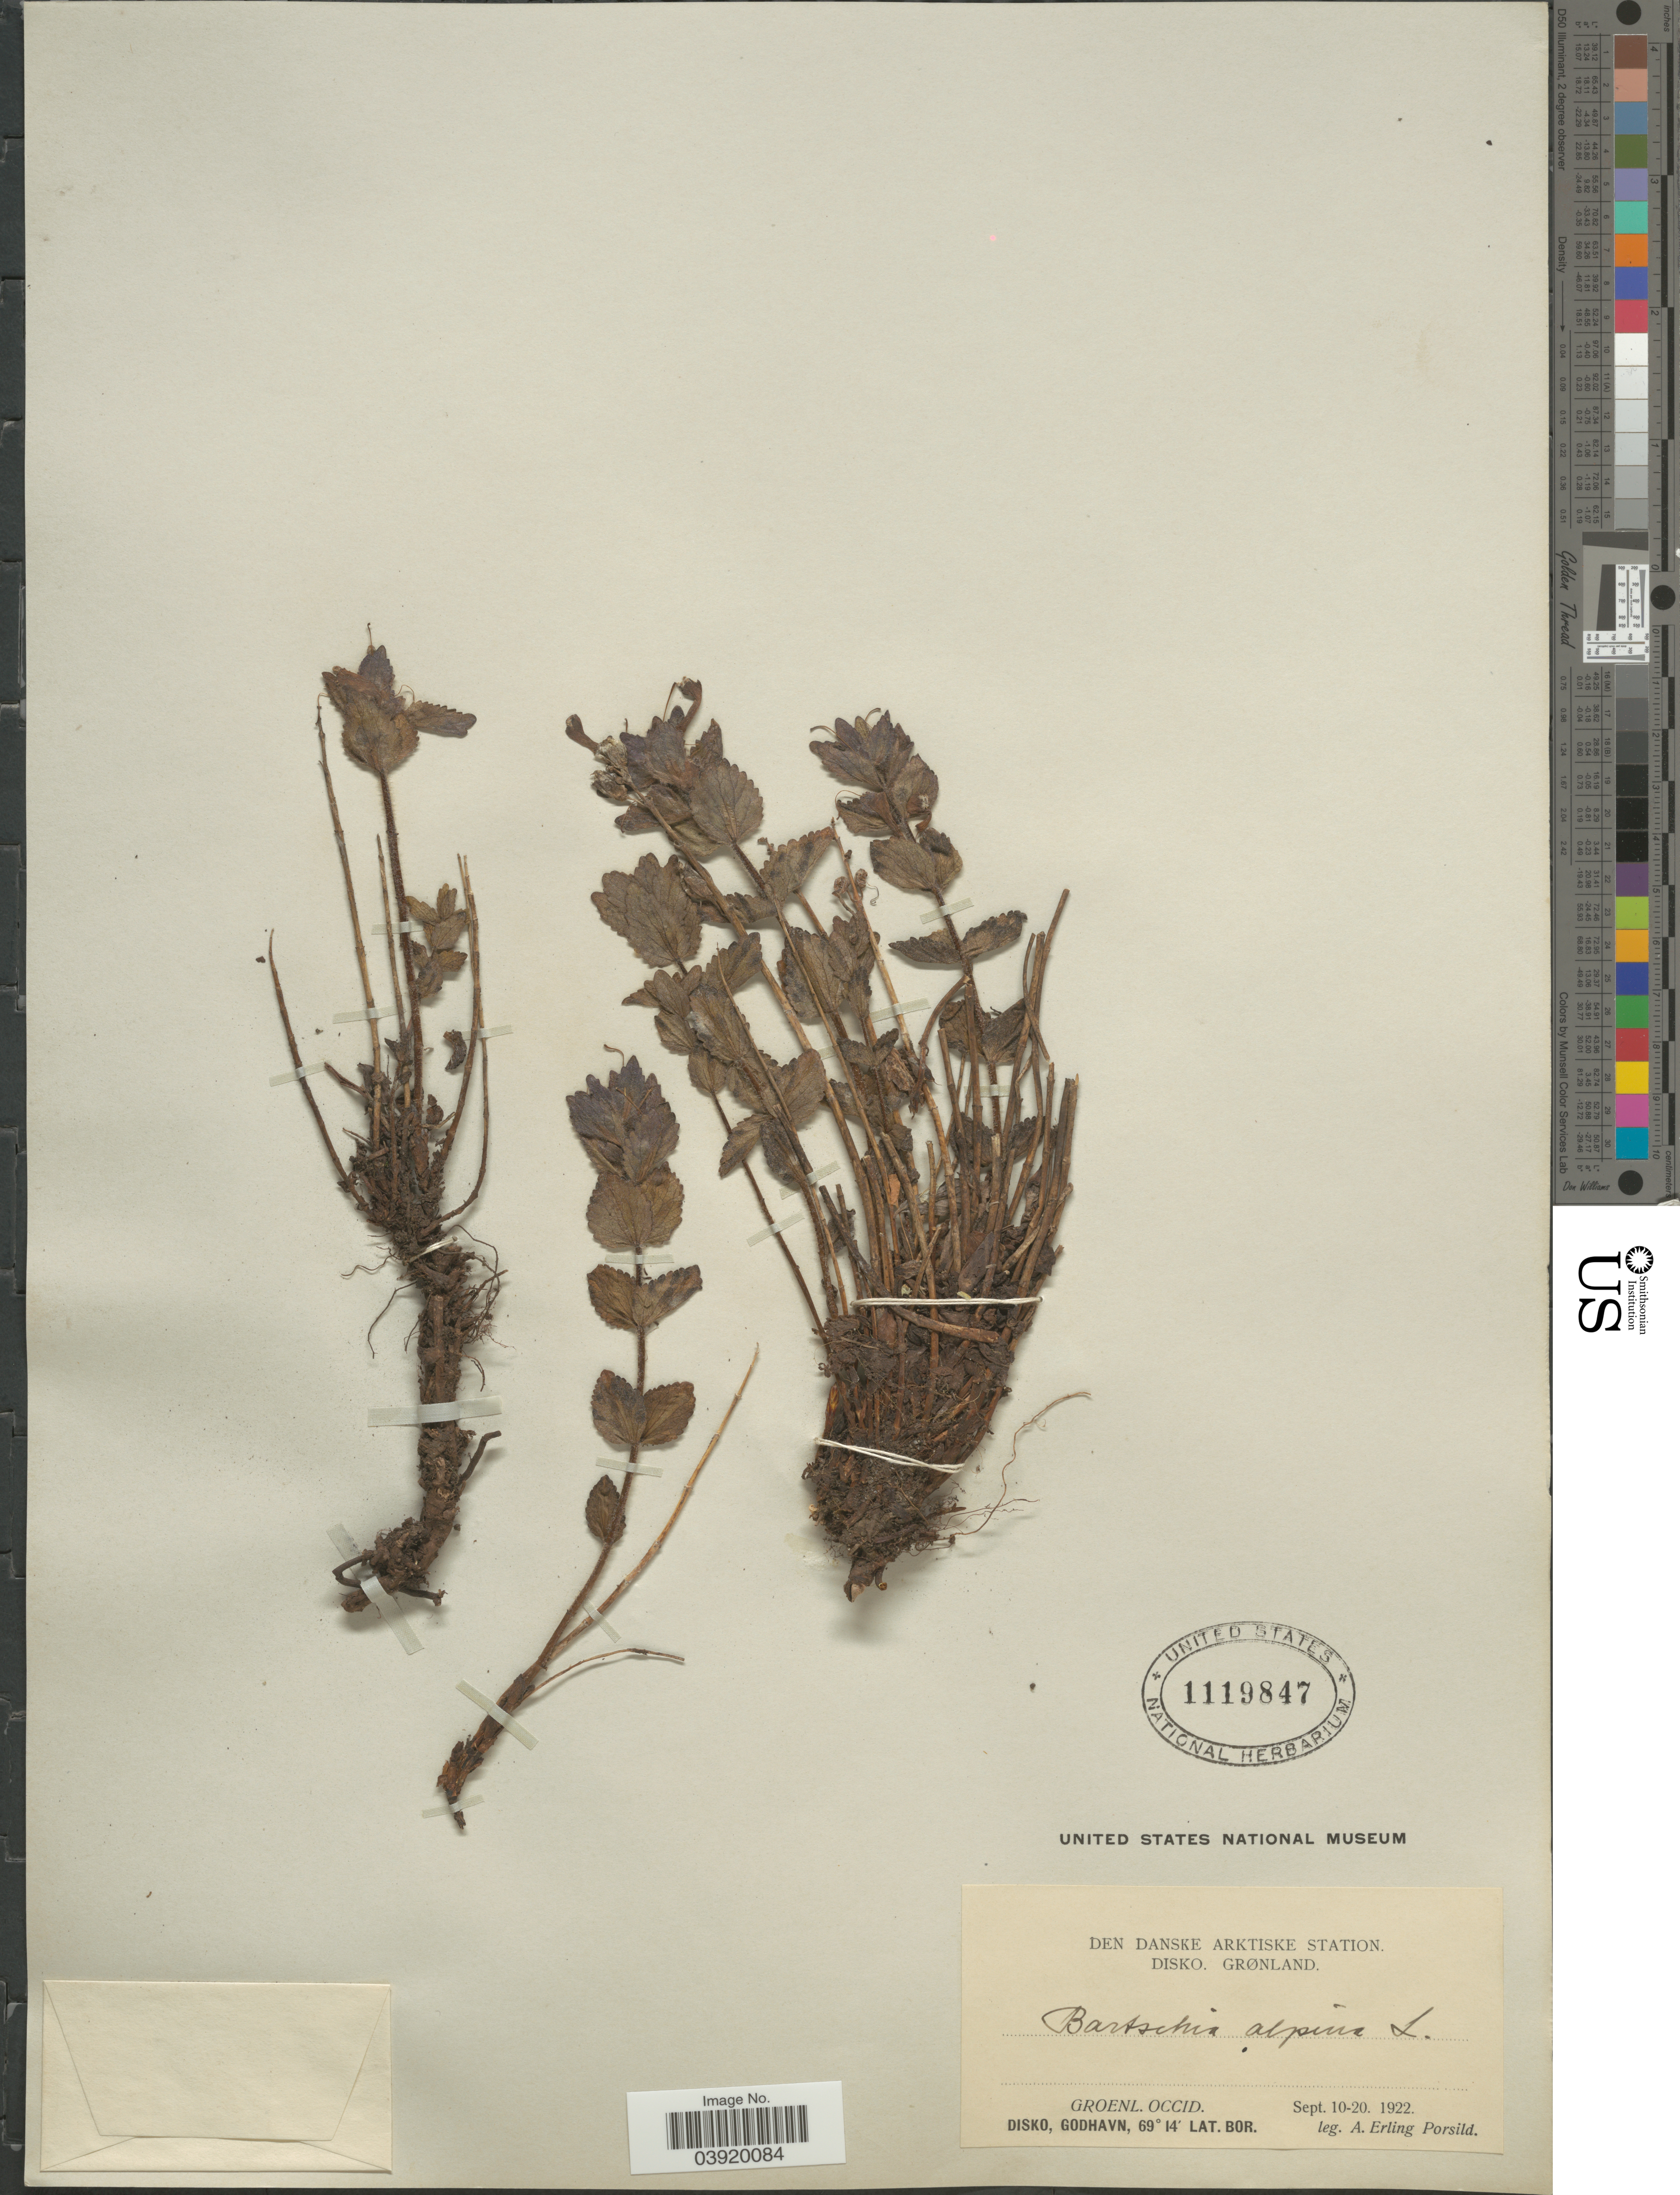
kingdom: Plantae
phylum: Tracheophyta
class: Magnoliopsida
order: Lamiales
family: Orobanchaceae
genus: Bartsia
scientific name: Bartsia alpina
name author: L.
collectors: A. E. Porsild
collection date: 1922-09-10/1922-09-20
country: Greenland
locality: Den Danske Arktiske Station Disko, Grønland. Groenl. Occid. Disko, Godhavn.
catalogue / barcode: US 1119847